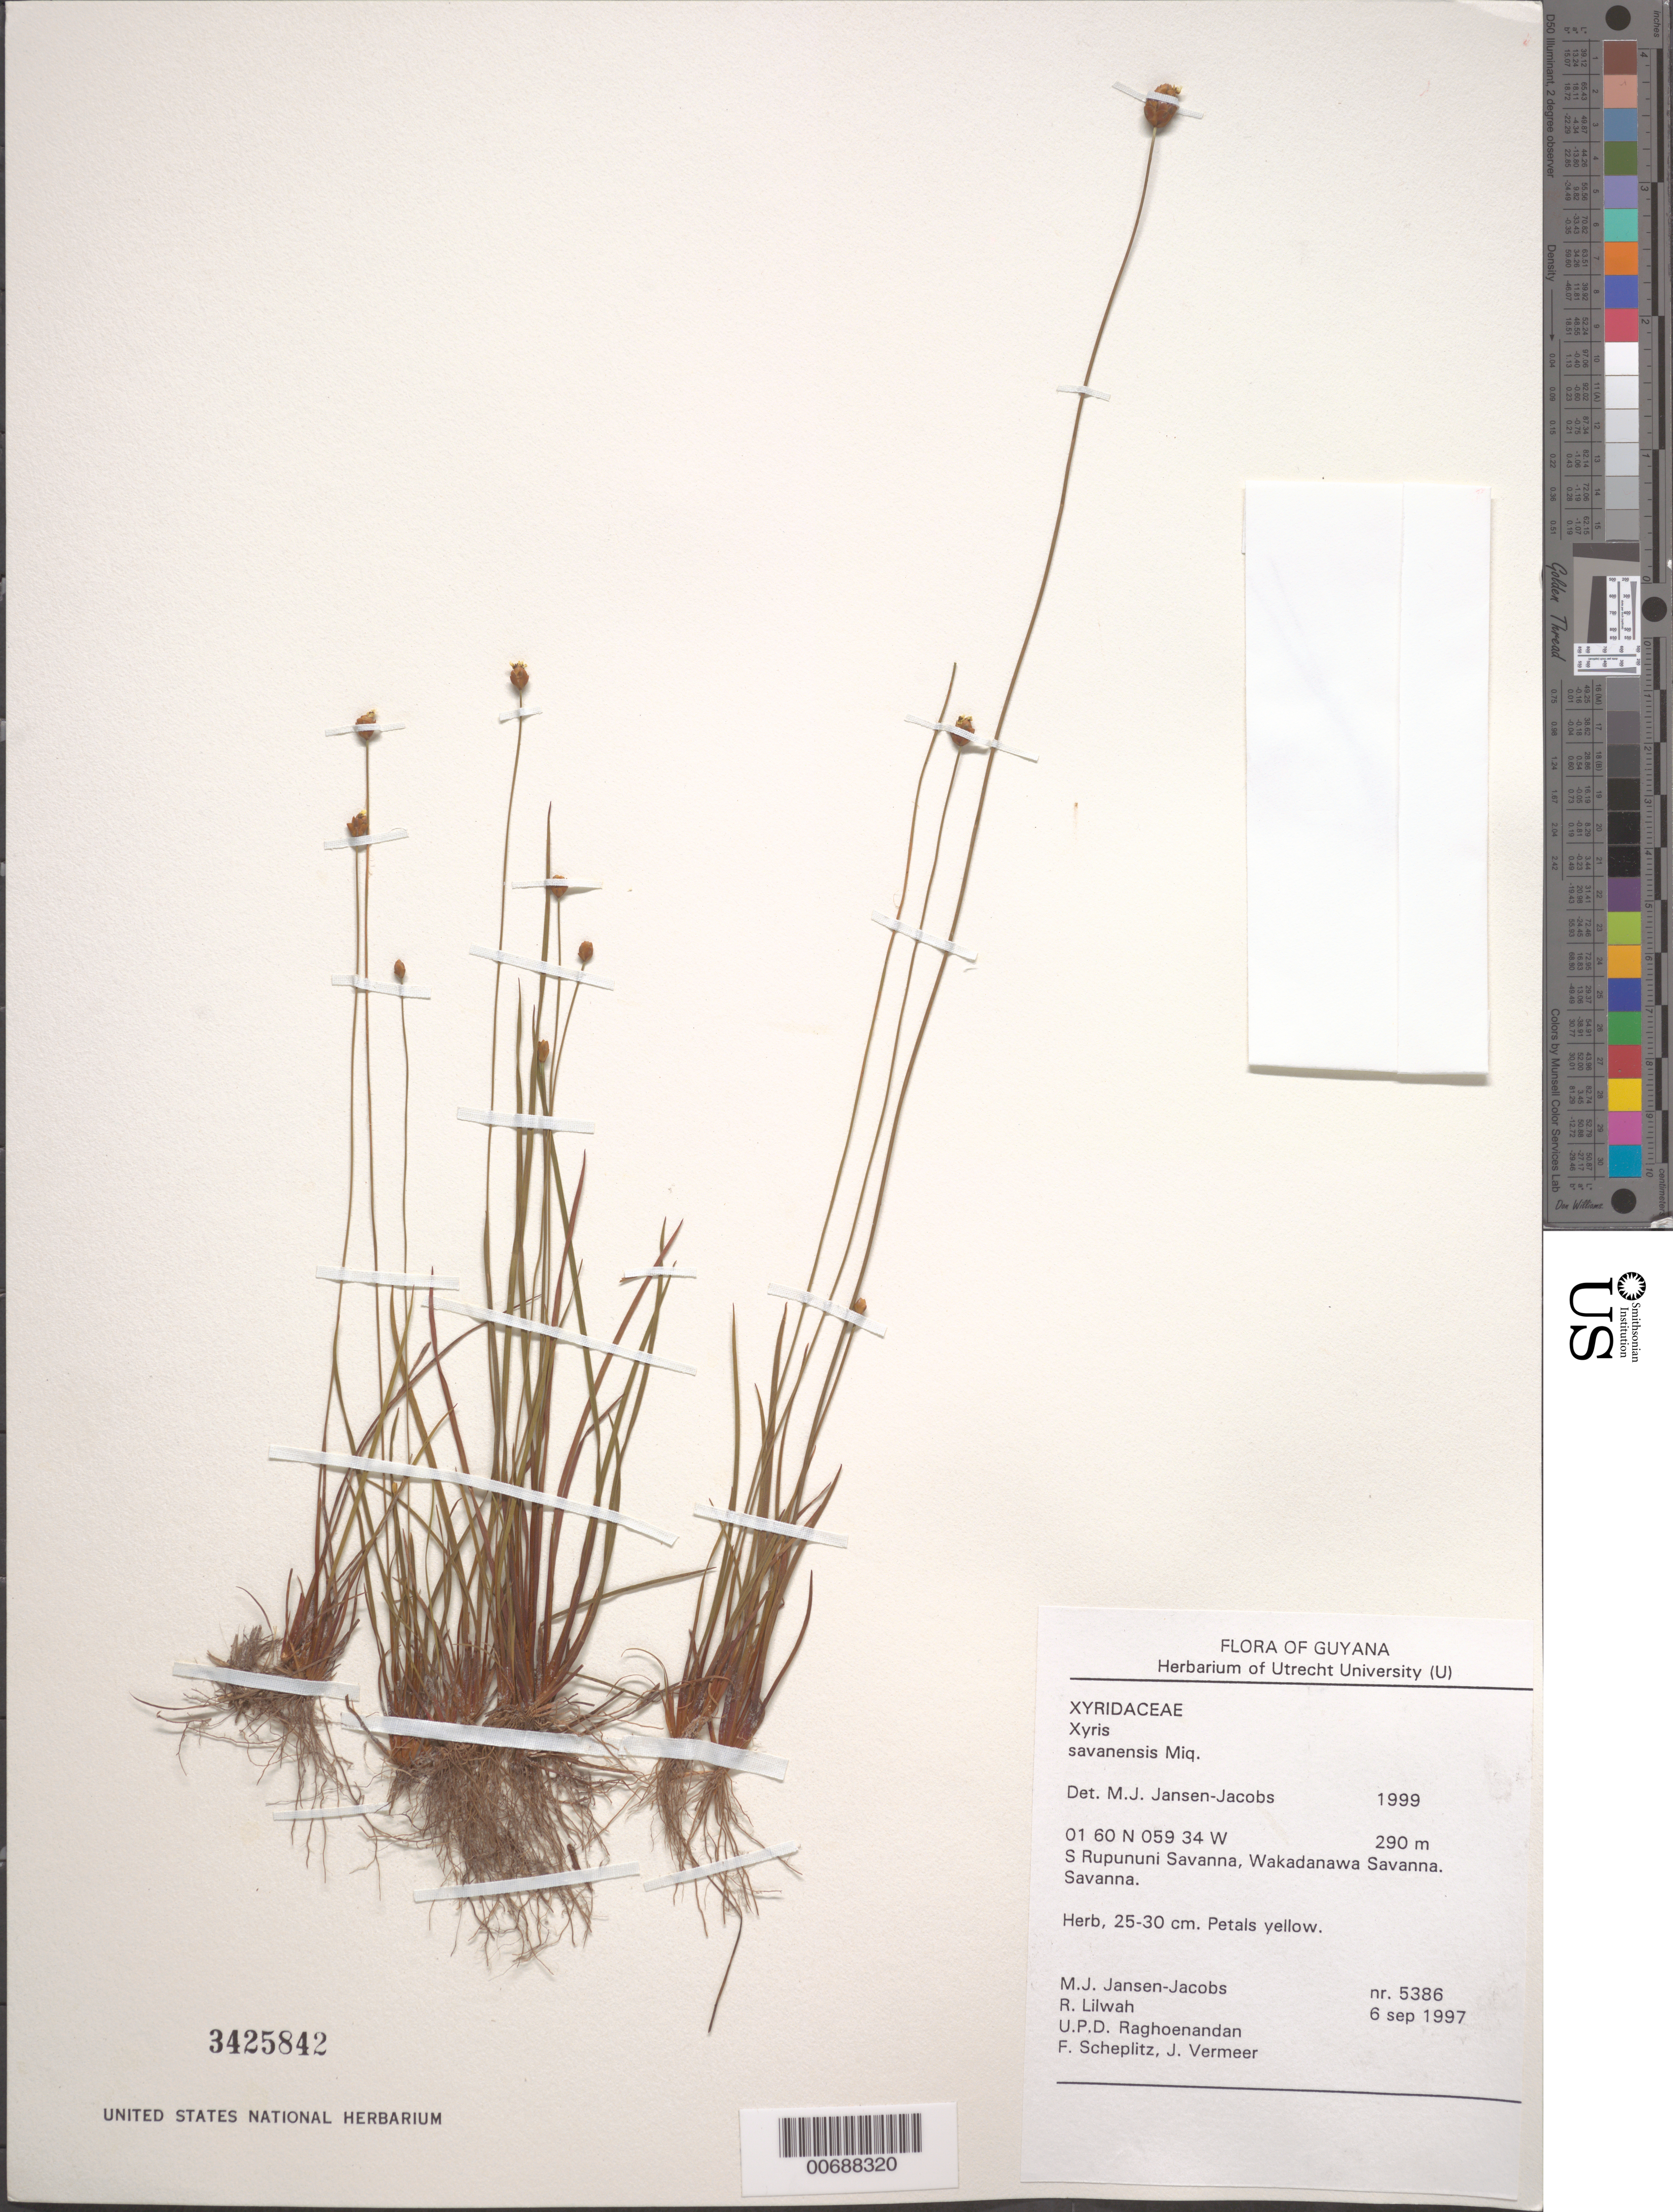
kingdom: Plantae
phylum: Tracheophyta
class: Liliopsida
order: Poales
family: Xyridaceae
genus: Xyris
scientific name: Xyris savanensis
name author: Miq.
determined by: Jansen-Jacobs, M. J., (U), Nationaal Herbarium Nederland, Utrecht University branch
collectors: M. J. Jansen-Jacobs, R. Lilwah, U. Raghoenandan, F. Scheplitz & J. Vermeer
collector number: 5386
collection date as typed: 6-Sep-97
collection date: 1997-09-06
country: Guyana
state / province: U. Takutu-U. Essequibo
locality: S. Rupununi savanna, Wakadanawa Savanna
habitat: Savanna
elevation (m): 290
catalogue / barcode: US 3425842